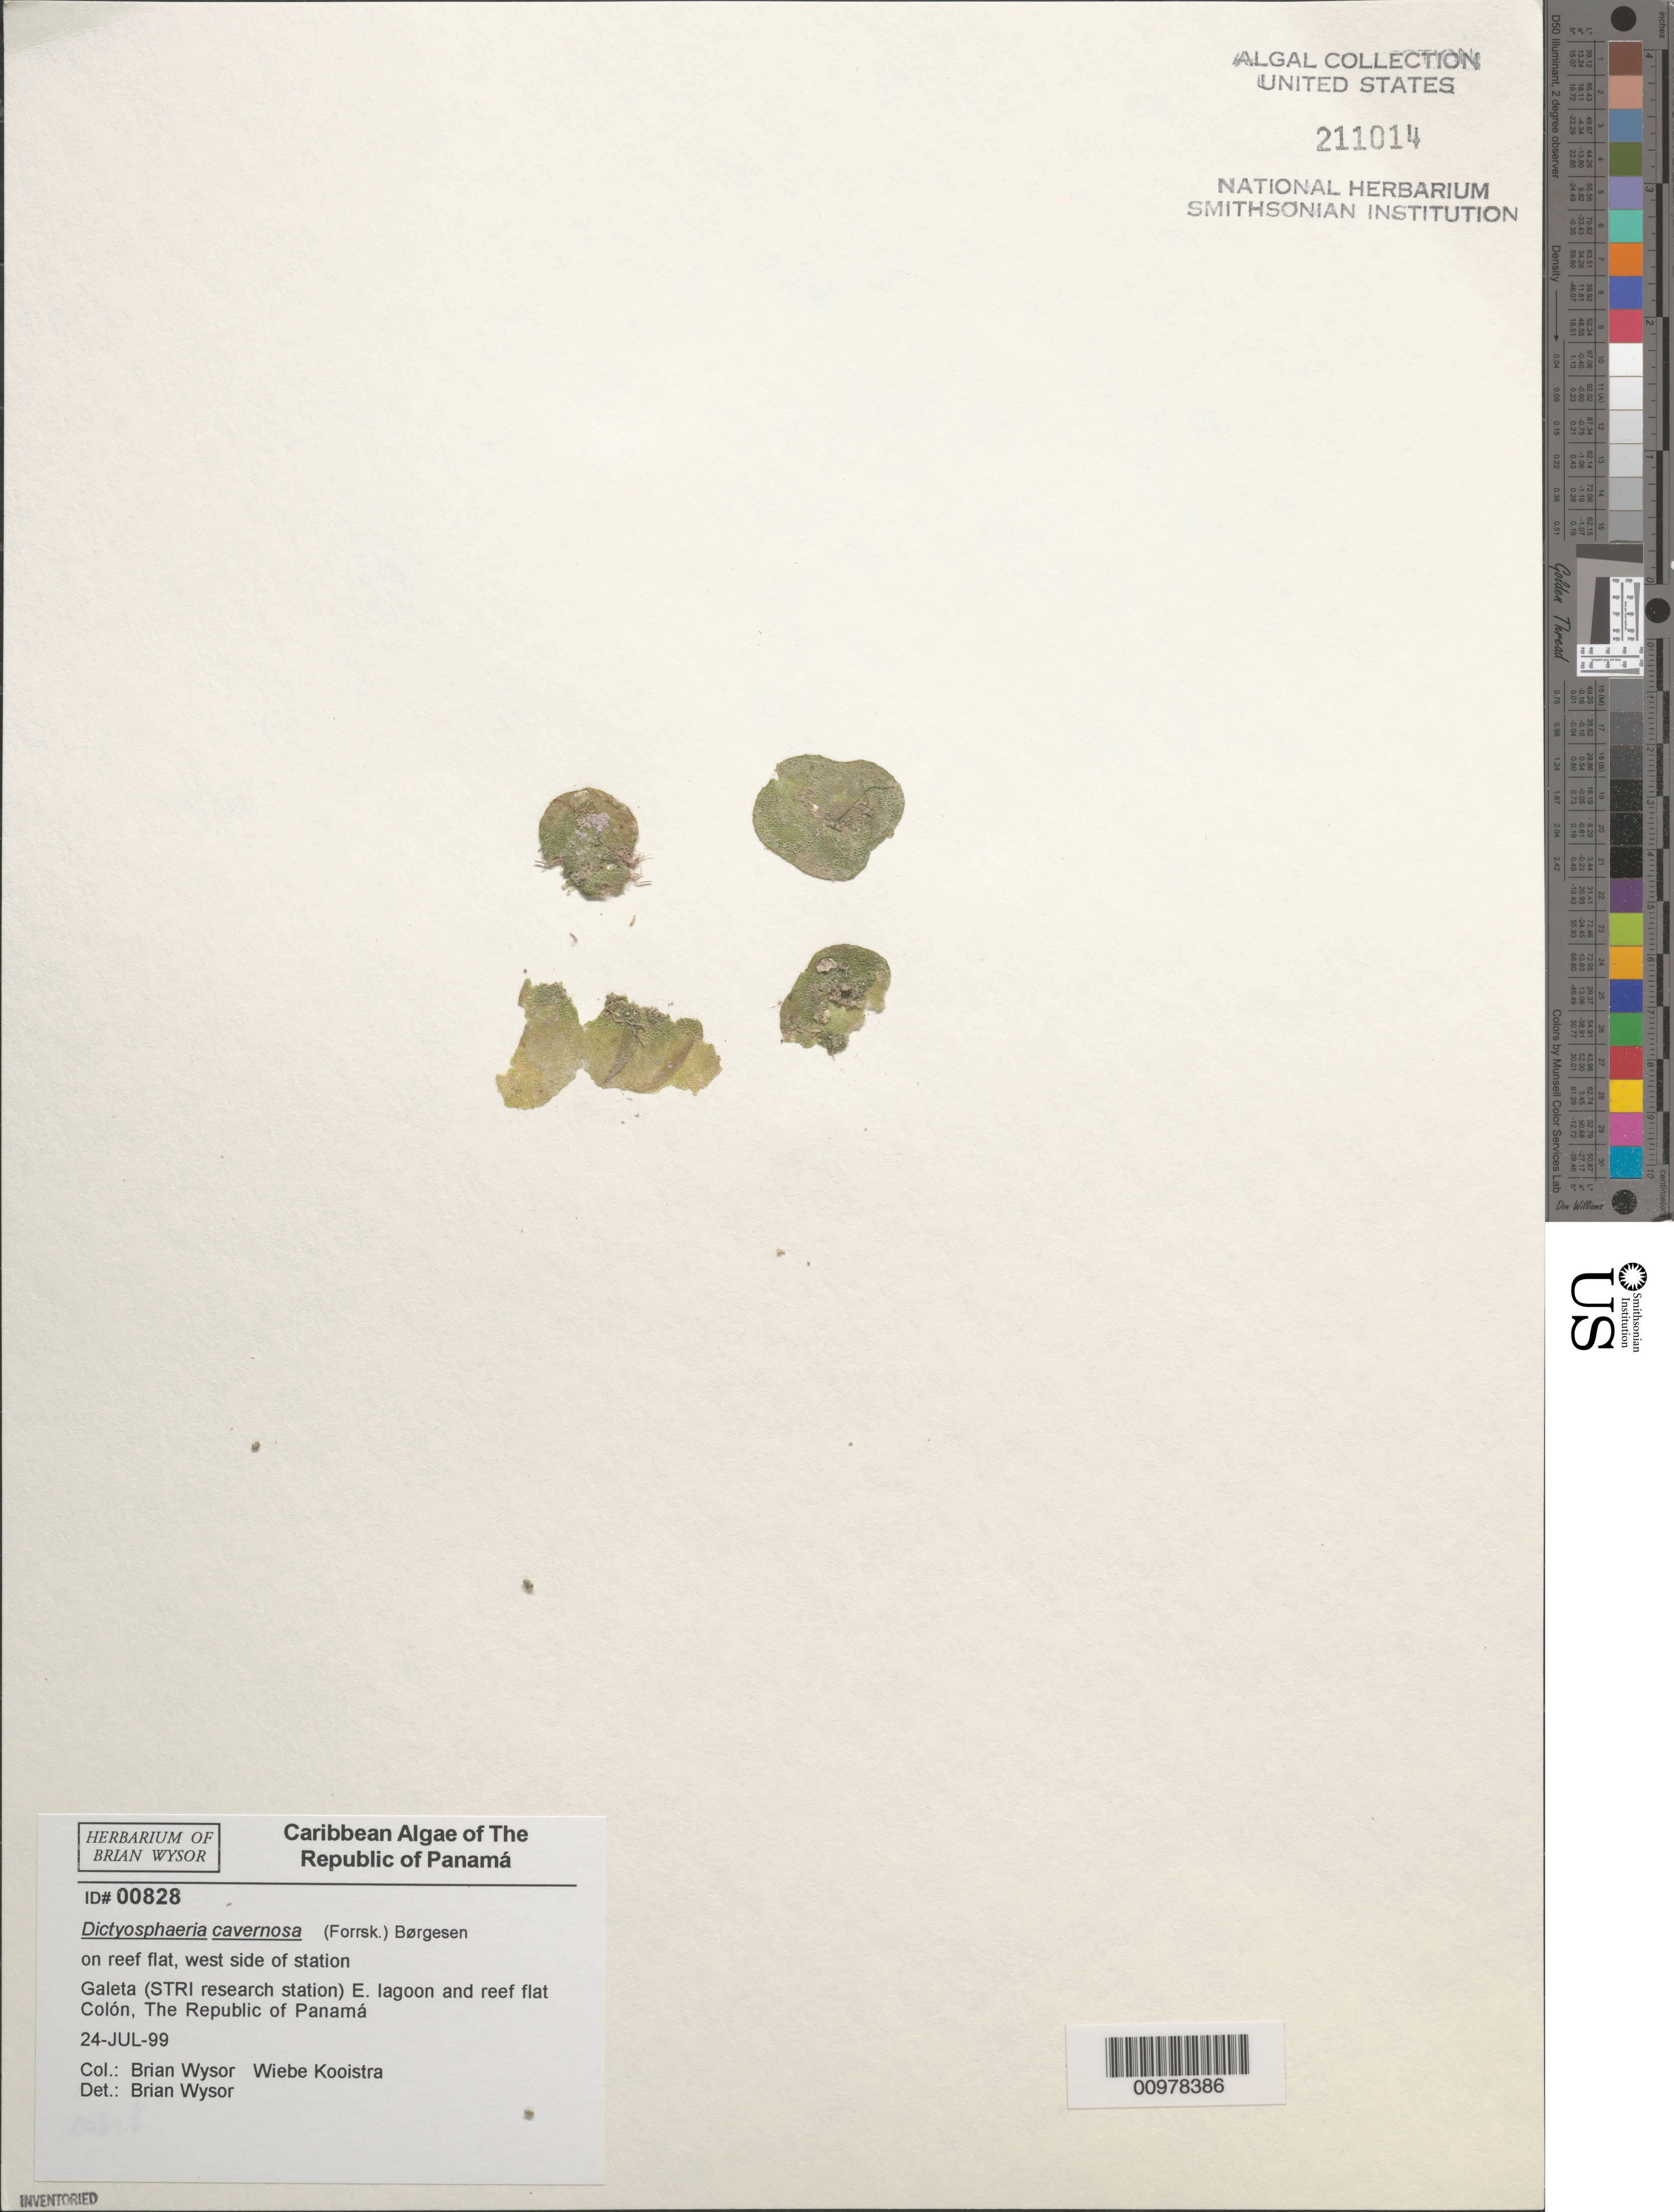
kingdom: Plantae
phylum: Chlorophyta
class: Ulvophyceae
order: Siphonocladales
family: Siphonocladaceae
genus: Dictyosphaeria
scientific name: Dictyosphaeria cavernosa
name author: (Forssk.) Børgesen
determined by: Wysor, B.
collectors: B. Wysor & W. Kooistra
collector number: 00828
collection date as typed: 24 Jul 1999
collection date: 1999-07-24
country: Panama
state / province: Colón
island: Galeta Island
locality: STRI (Smithsonian Tropical Research Institute) research station, east lagoon and reef flat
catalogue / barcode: US 211014